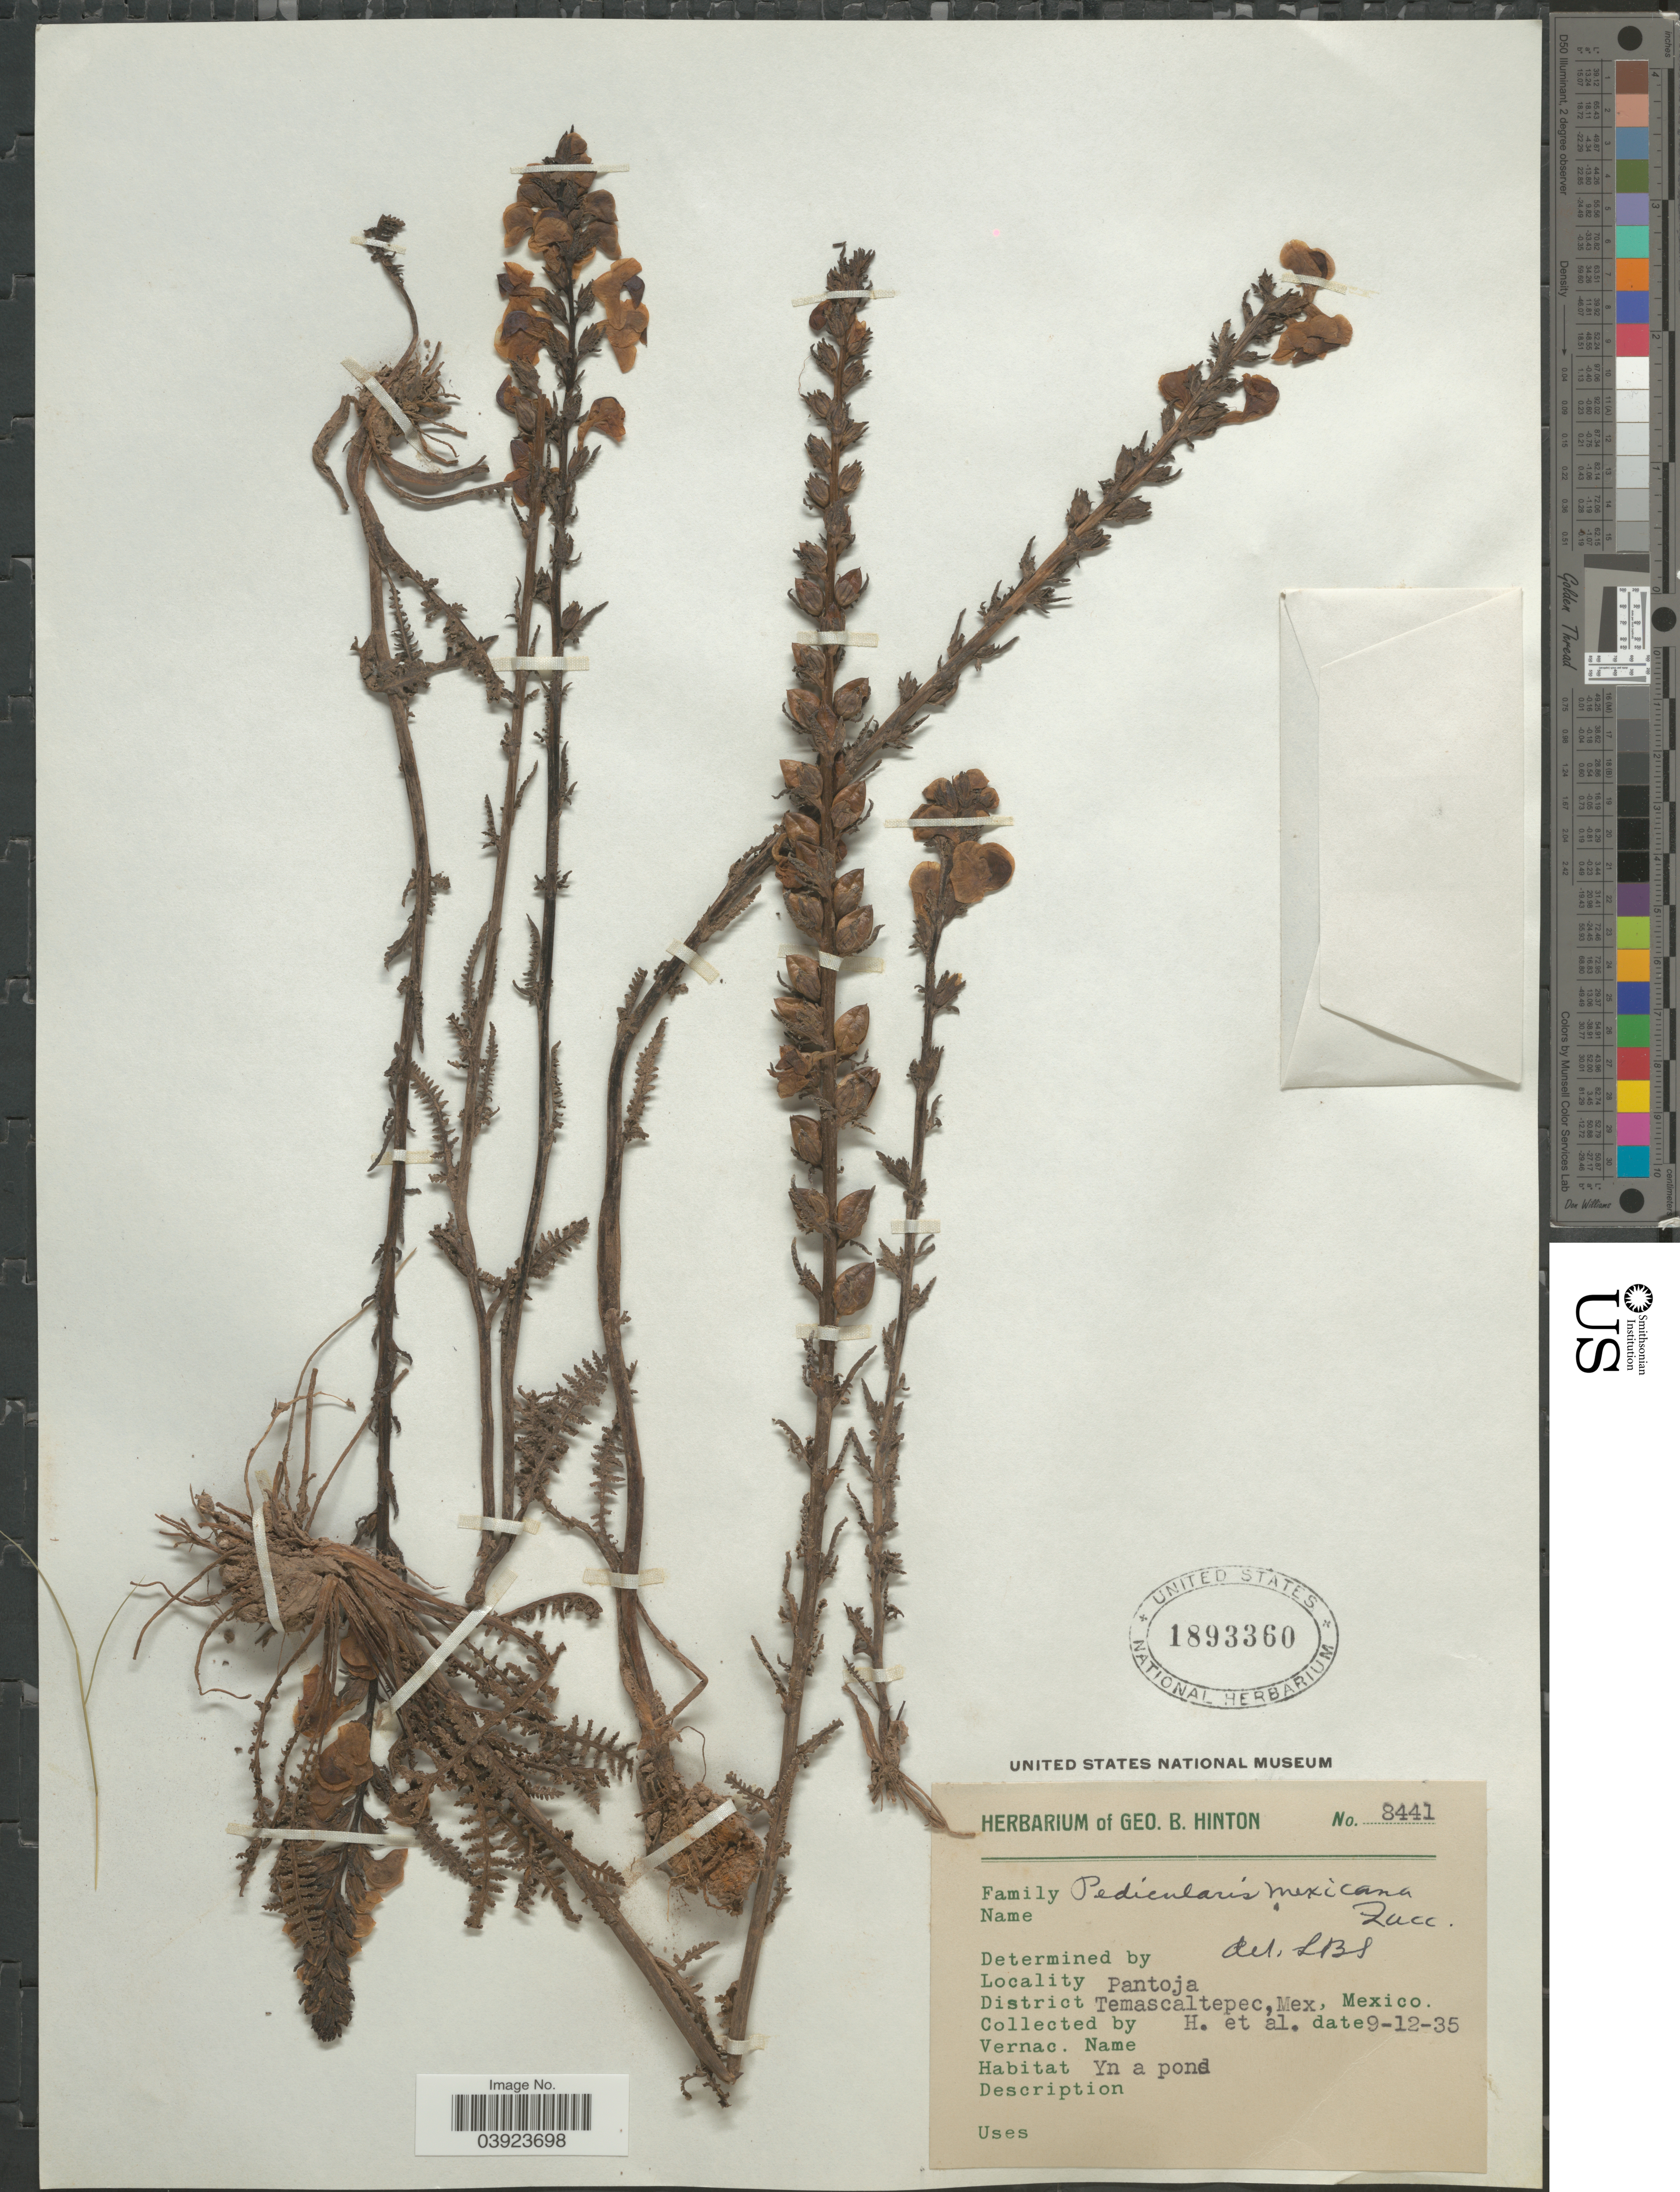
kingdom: Plantae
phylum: Tracheophyta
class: Magnoliopsida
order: Lamiales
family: Orobanchaceae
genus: Pedicularis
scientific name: Pedicularis mexicana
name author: Zucc. ex Bunge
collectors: G. B. Hinton & et al.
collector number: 8441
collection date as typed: Transcribed d/m/y: 9/12/35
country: Mexico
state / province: México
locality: Pantoja. District Temascaltepec.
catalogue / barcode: US 1893360